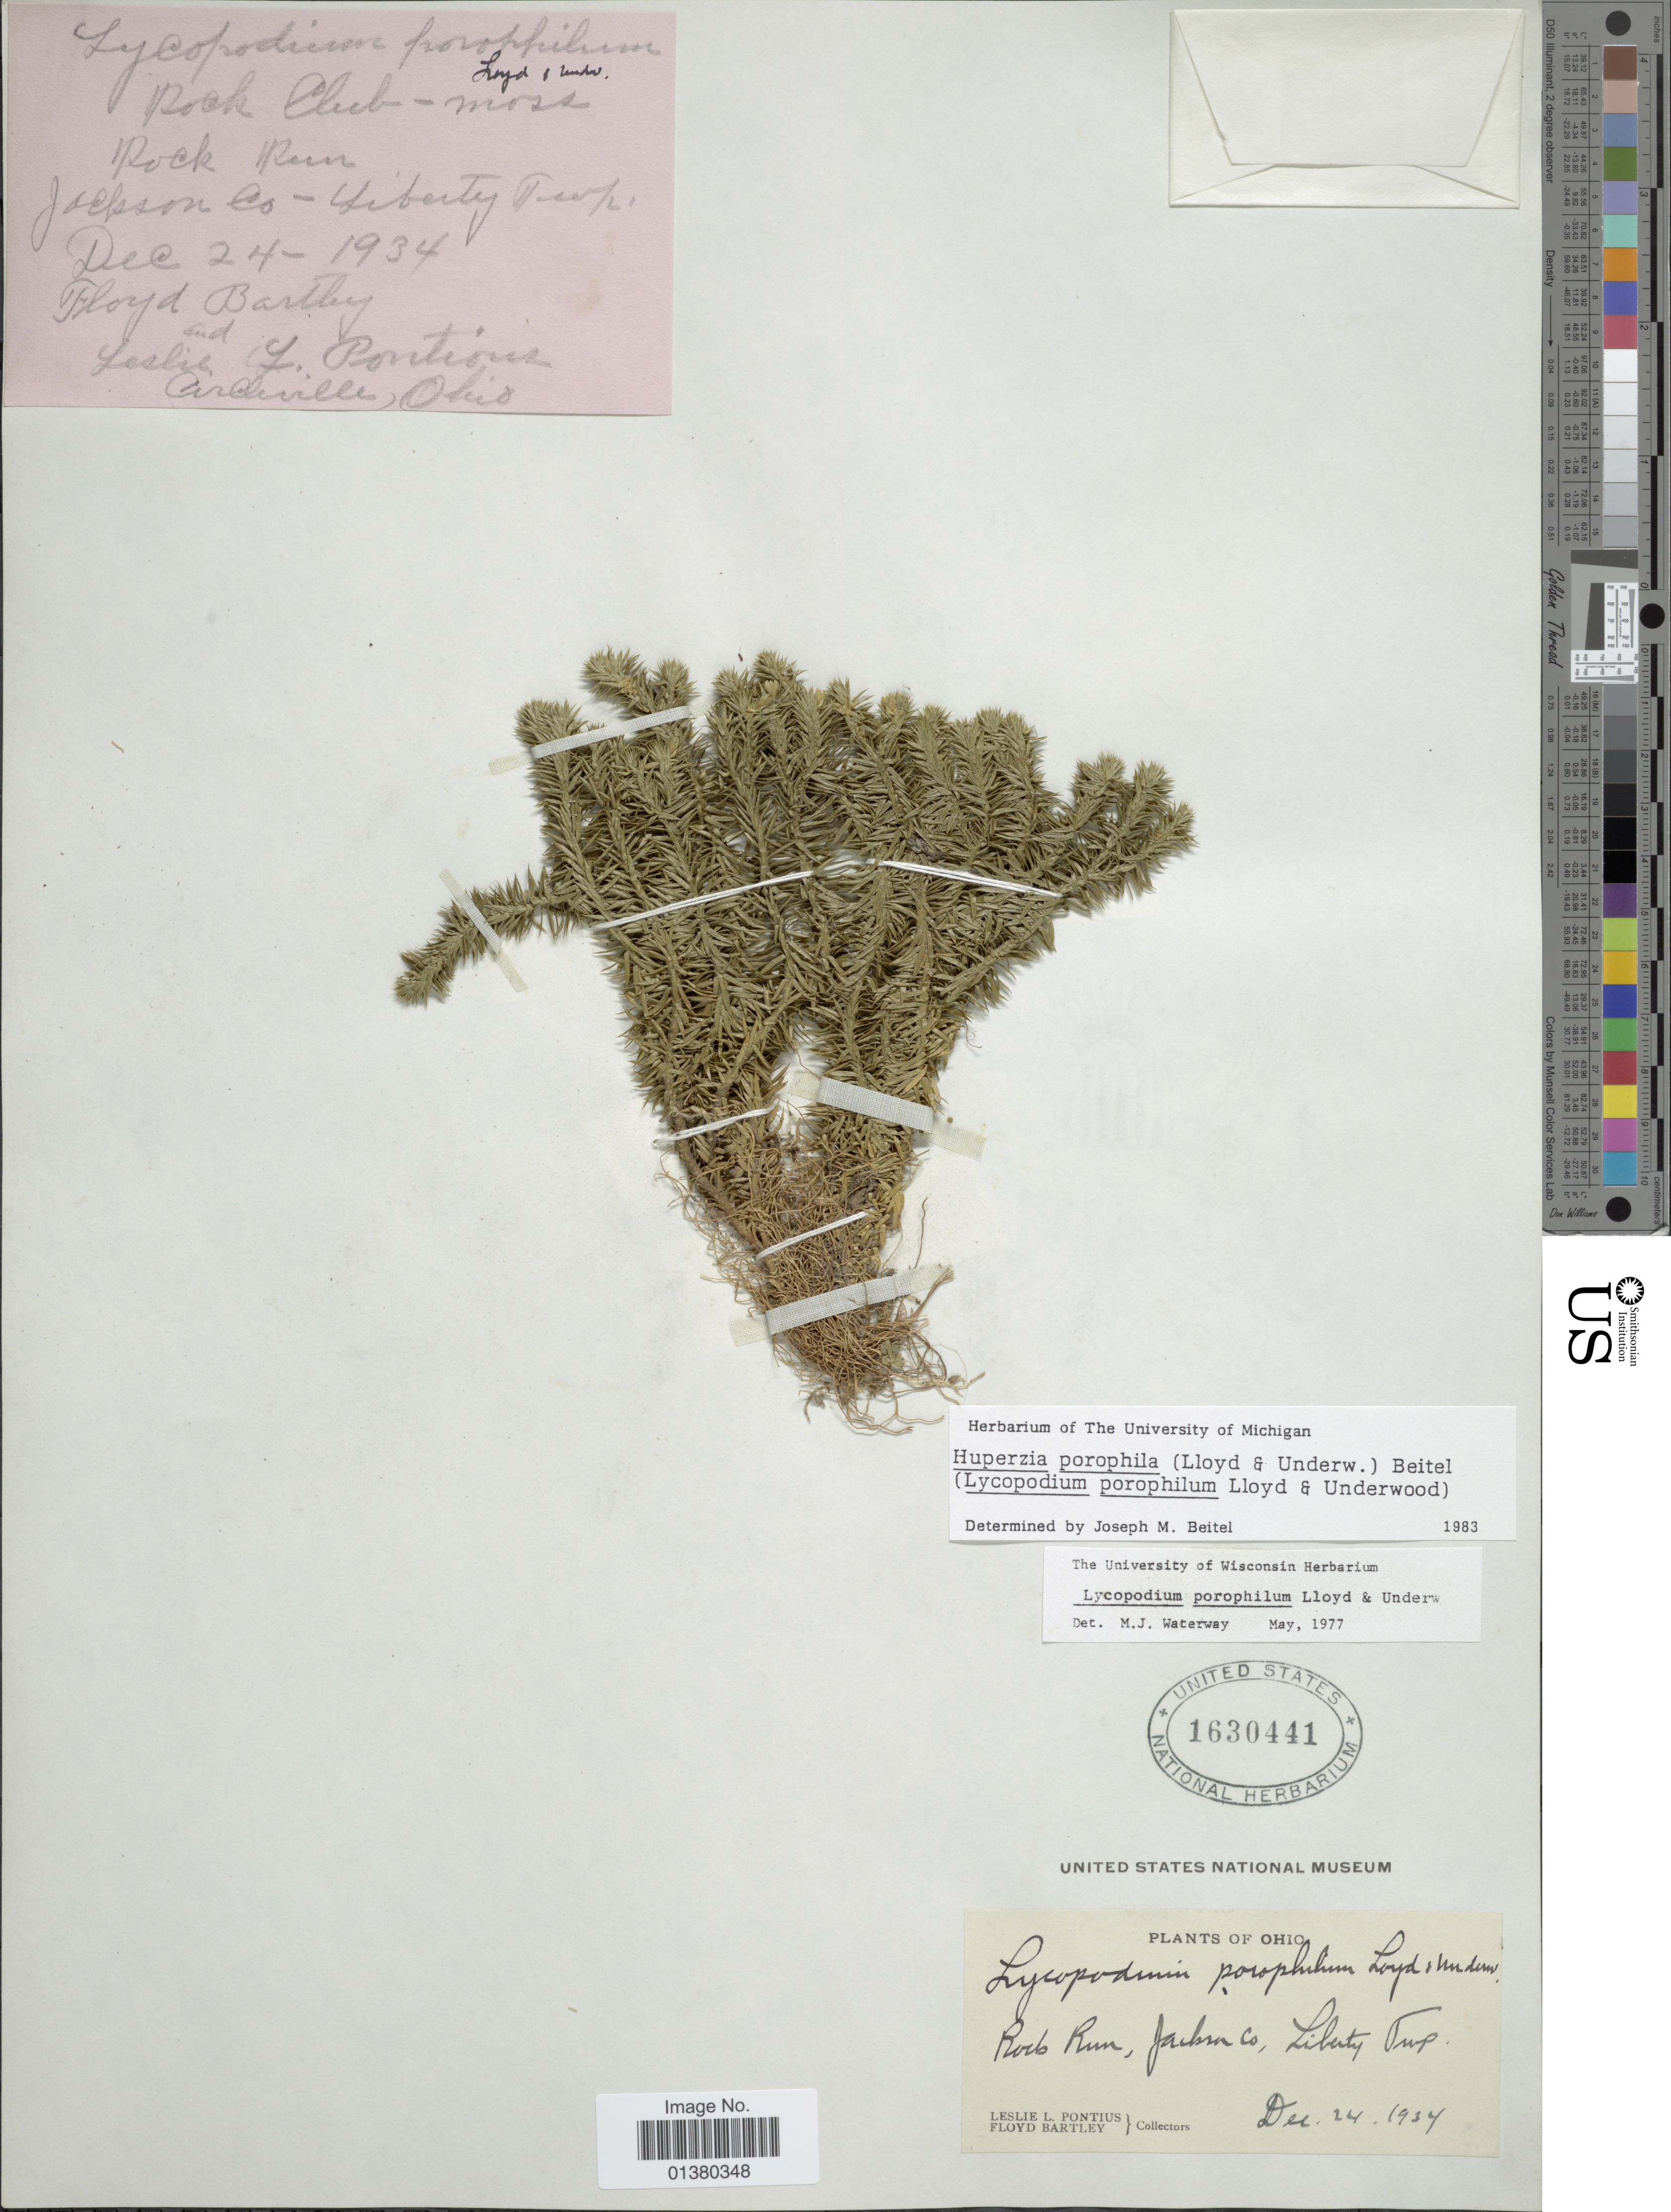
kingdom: Plantae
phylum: Tracheophyta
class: Lycopodiopsida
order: Lycopodiales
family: Lycopodiaceae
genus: Huperzia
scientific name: Huperzia porophila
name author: (F.E. Lloyd & Underw.) Holub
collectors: L. Pontius & F. Bartley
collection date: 1934-12-24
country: United States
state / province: Ohio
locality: Rock Run, Jackson Co, Liberty Twp.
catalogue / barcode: US 1630441